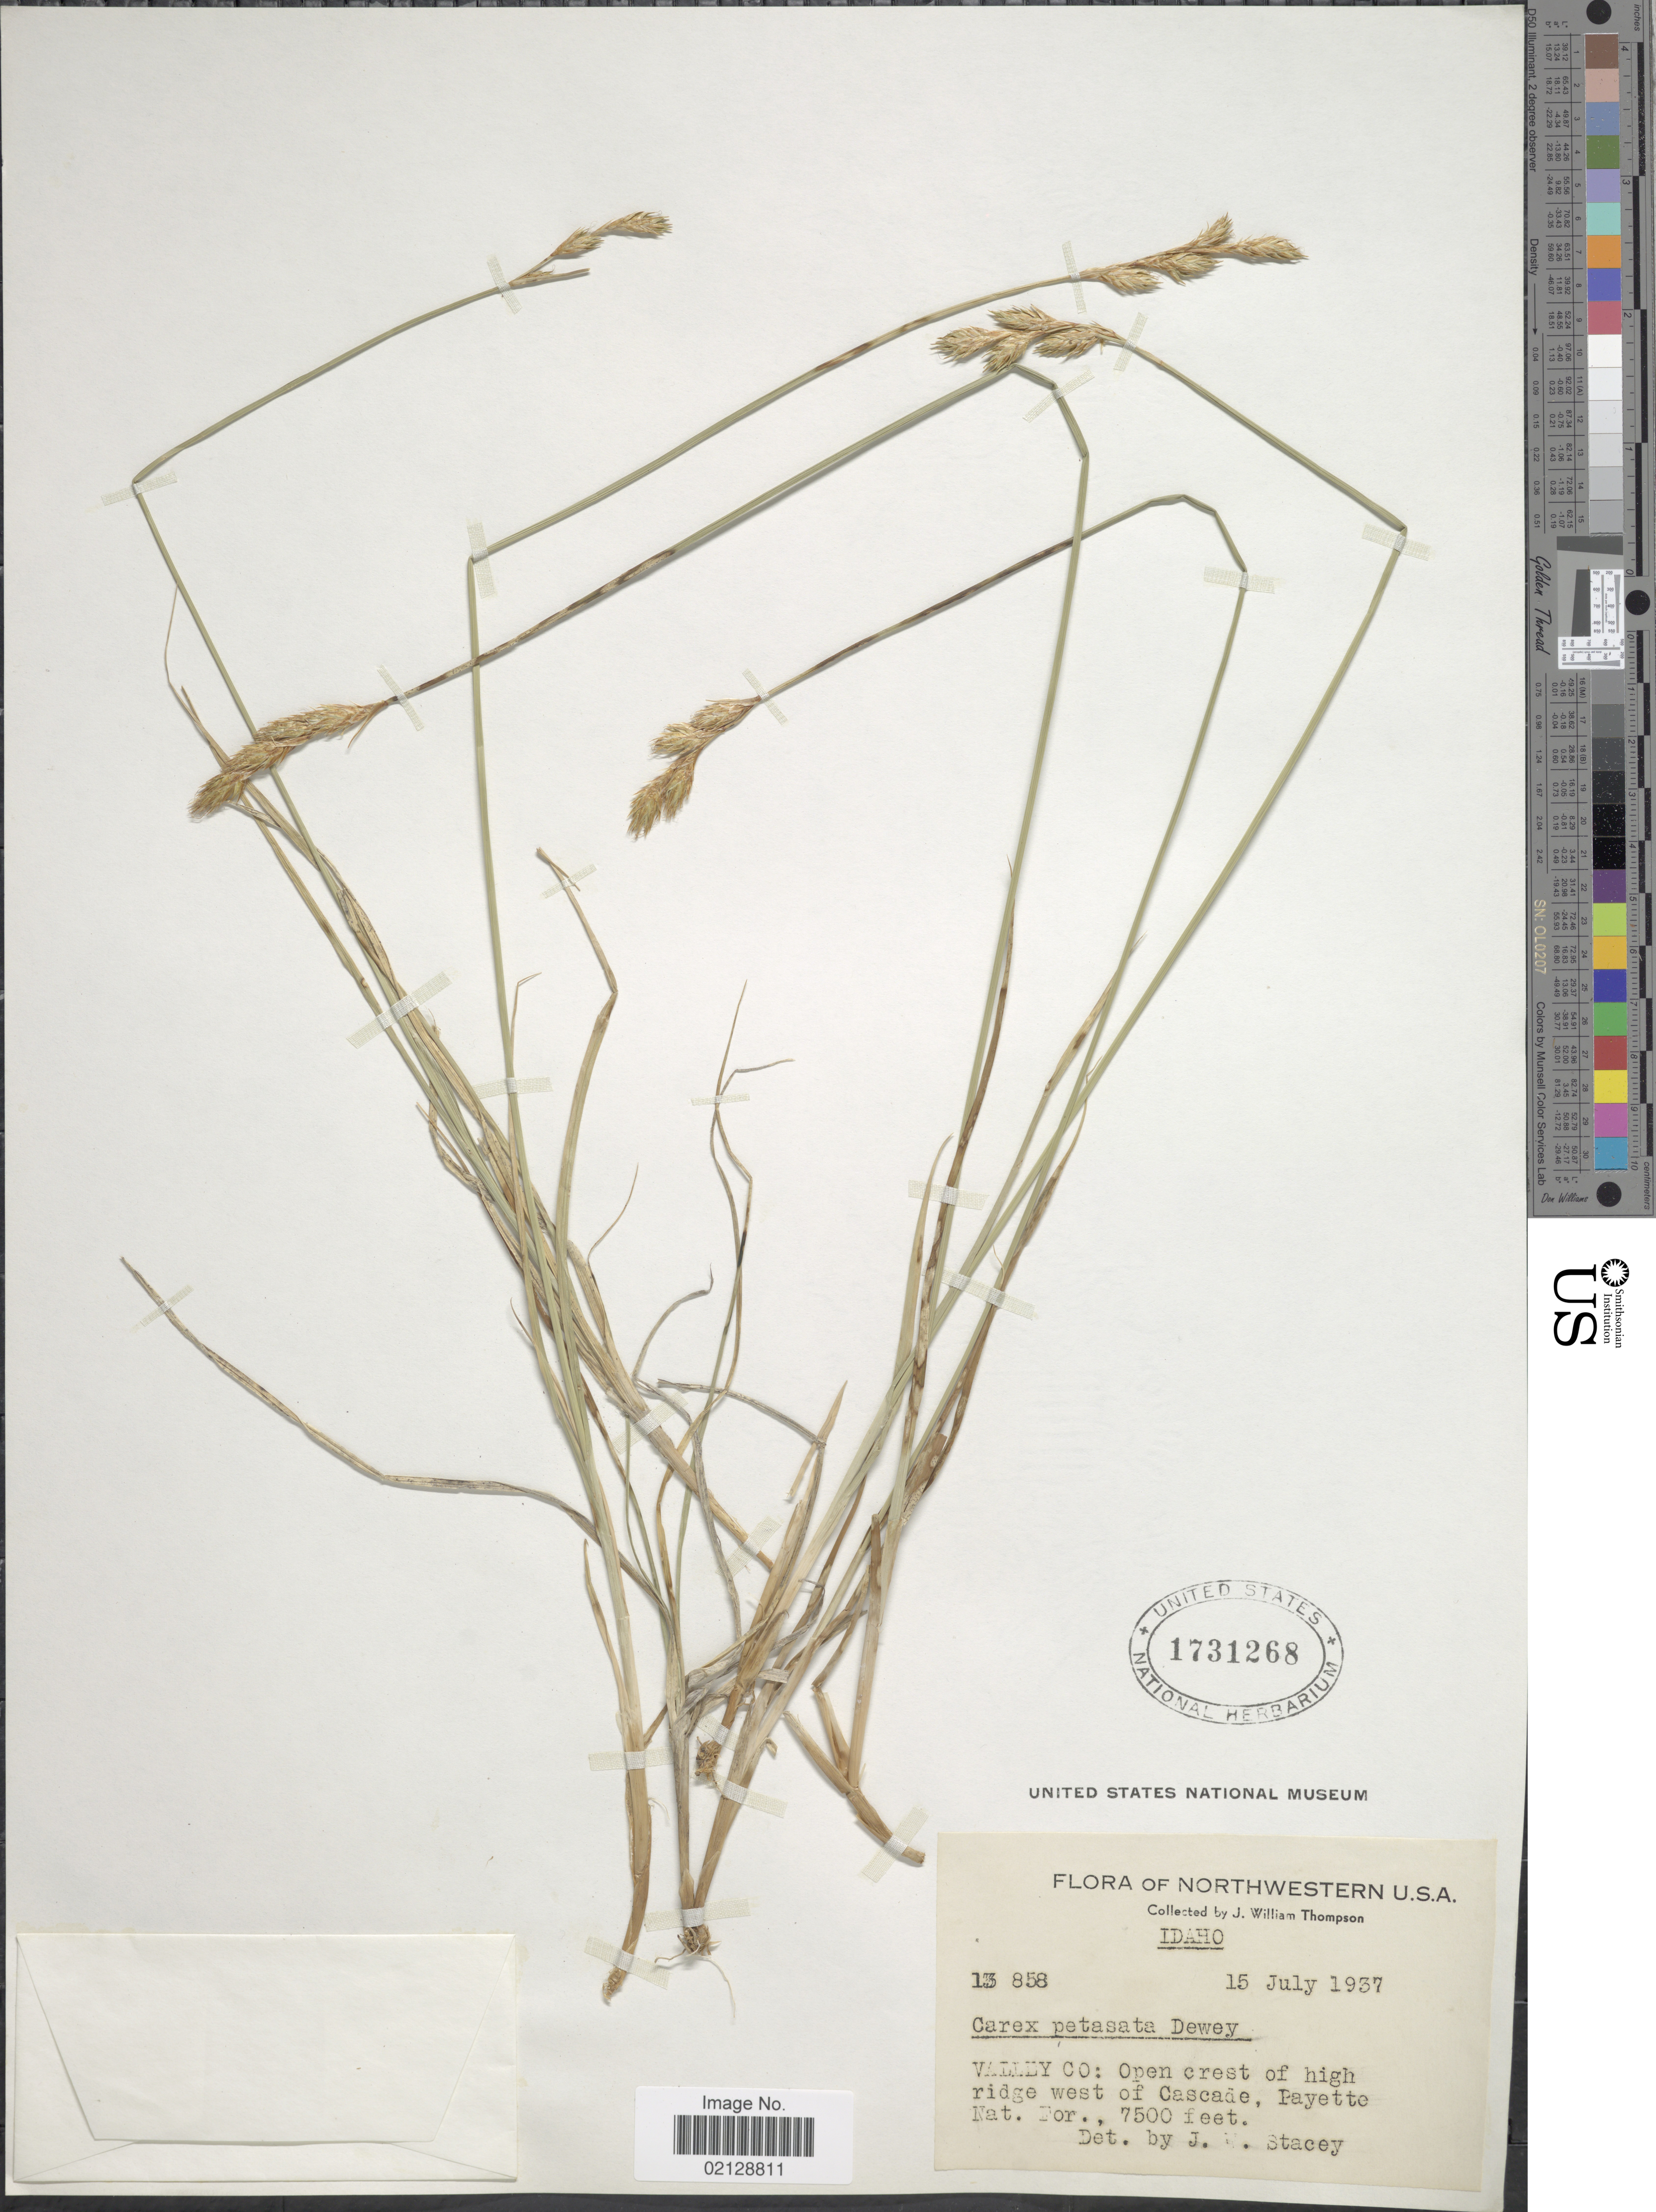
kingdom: Plantae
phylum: Tracheophyta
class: Liliopsida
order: Poales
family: Cyperaceae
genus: Carex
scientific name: Carex petasata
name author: Dewey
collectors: J. W. Thompson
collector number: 13858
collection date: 1937-07-15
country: United States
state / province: Idaho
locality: Valley Co.: Open crest of high ridge of Cascade, Payette Nat. For.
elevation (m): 2286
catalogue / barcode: US 1731268